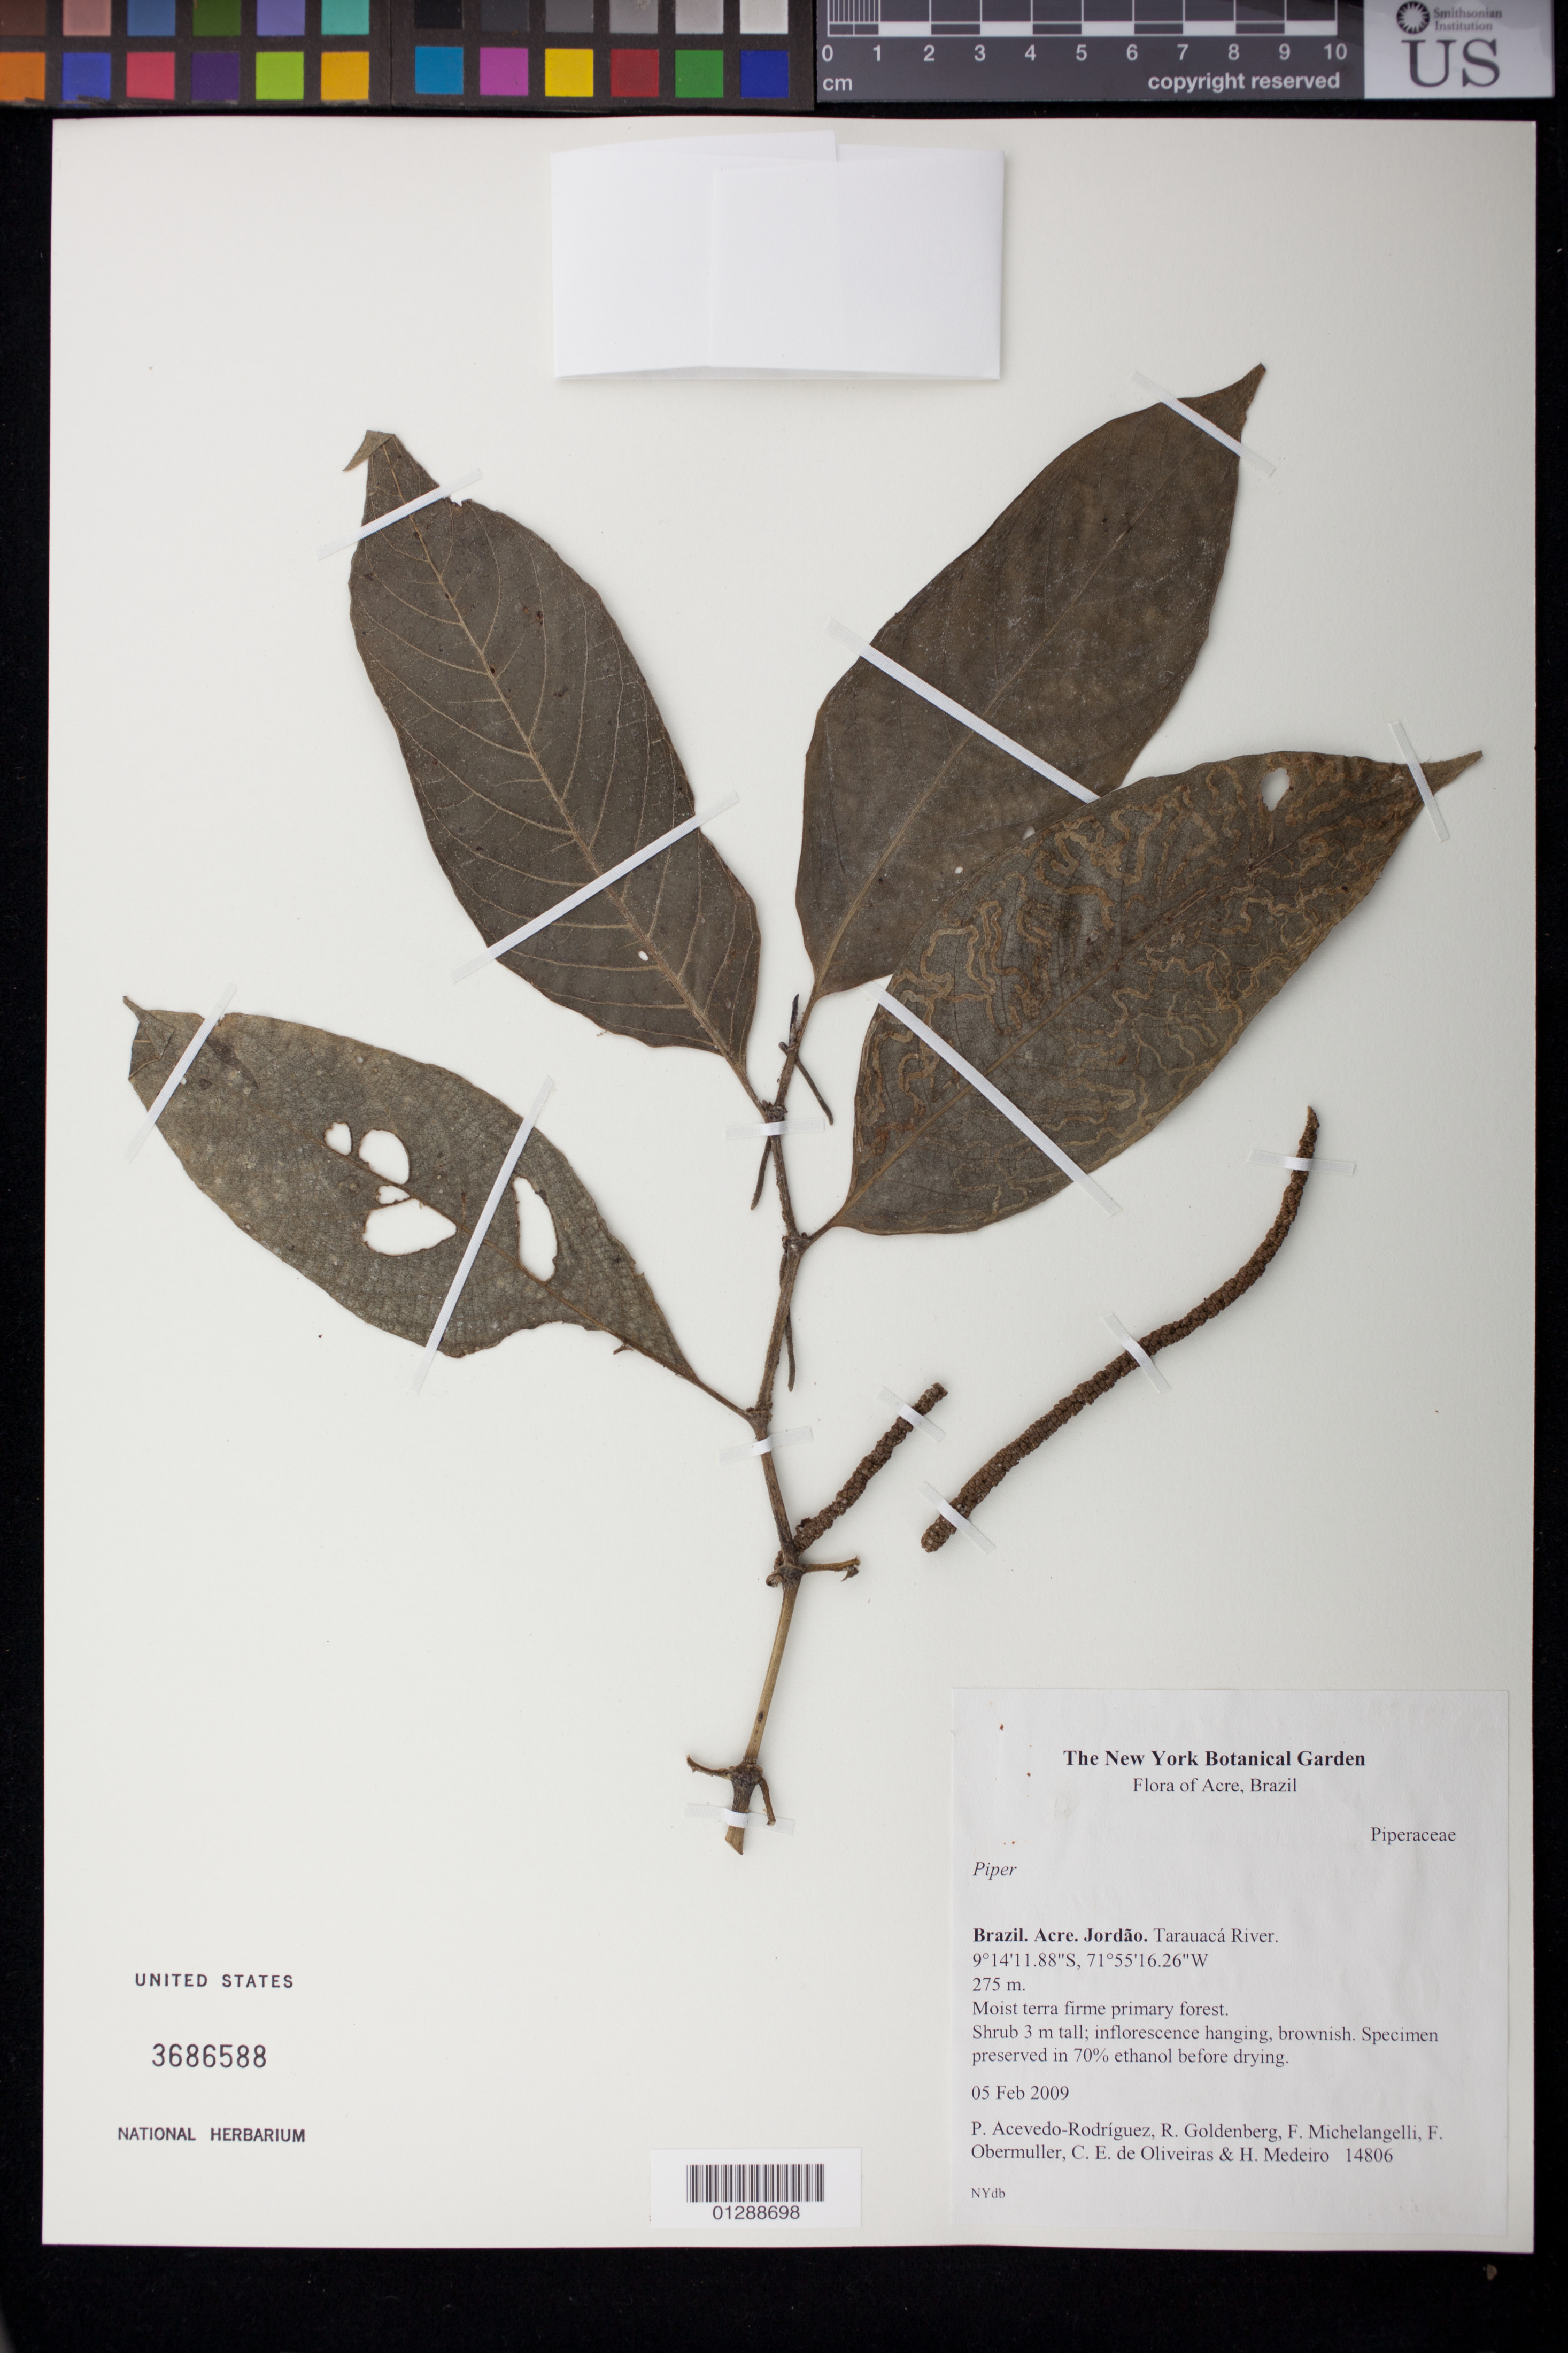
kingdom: Plantae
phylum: Tracheophyta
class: Magnoliopsida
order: Piperales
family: Piperaceae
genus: Piper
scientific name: Piper indecorum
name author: Kunth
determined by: Jaramillo, M. Alejandra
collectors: P. Acevedo-Rodr., R. Goldenberg, F. Michelangelli, F. A. Obermuller, C. E. de Oliveiras & H. Medeiro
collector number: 14806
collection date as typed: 05 Feb 2009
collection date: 2009-02-05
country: Brazil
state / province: Acre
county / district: Jordao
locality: Tarauca River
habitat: moist terra firme primary forest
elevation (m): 275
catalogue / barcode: US 3686588